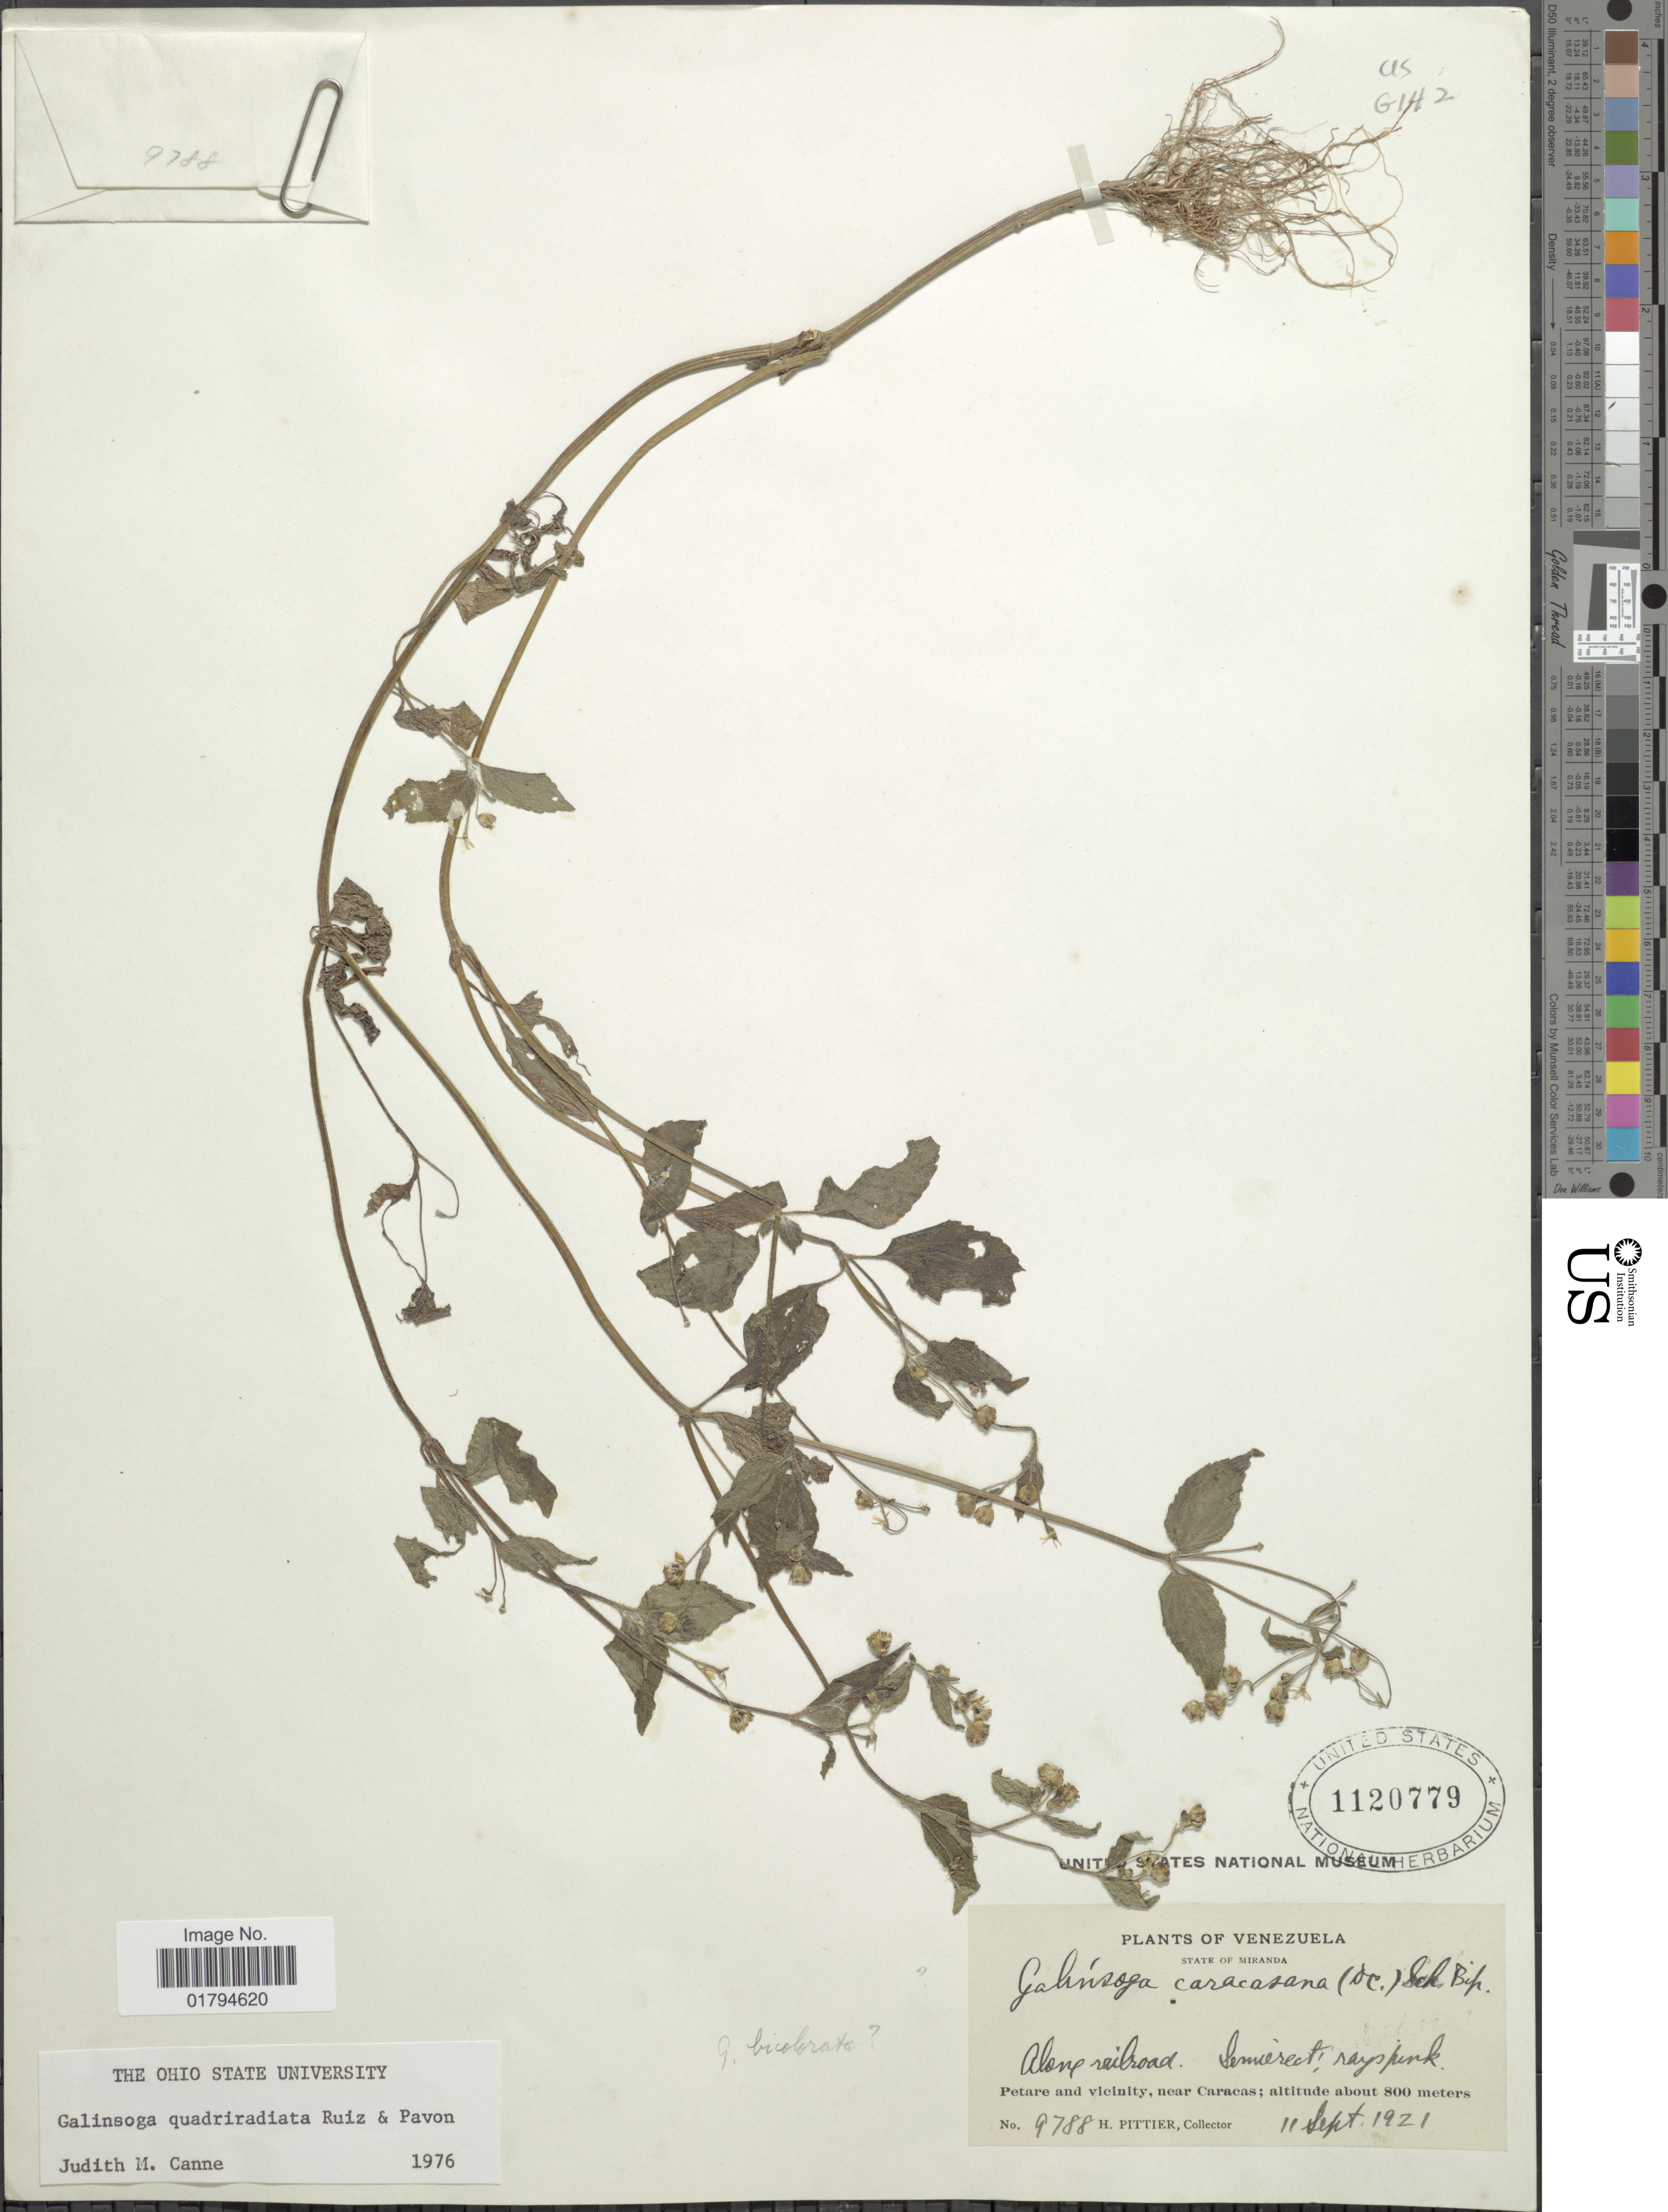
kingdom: Plantae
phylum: Tracheophyta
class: Magnoliopsida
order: Asterales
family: Asteraceae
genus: Galinsoga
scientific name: Galinsoga quadriradiata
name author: Ruiz & Pav.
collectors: H. F. Pittier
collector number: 9788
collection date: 1921-09-11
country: Venezuela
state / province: Miranda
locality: Petare and vicinity, near Caracas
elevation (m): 800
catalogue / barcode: US 1120779